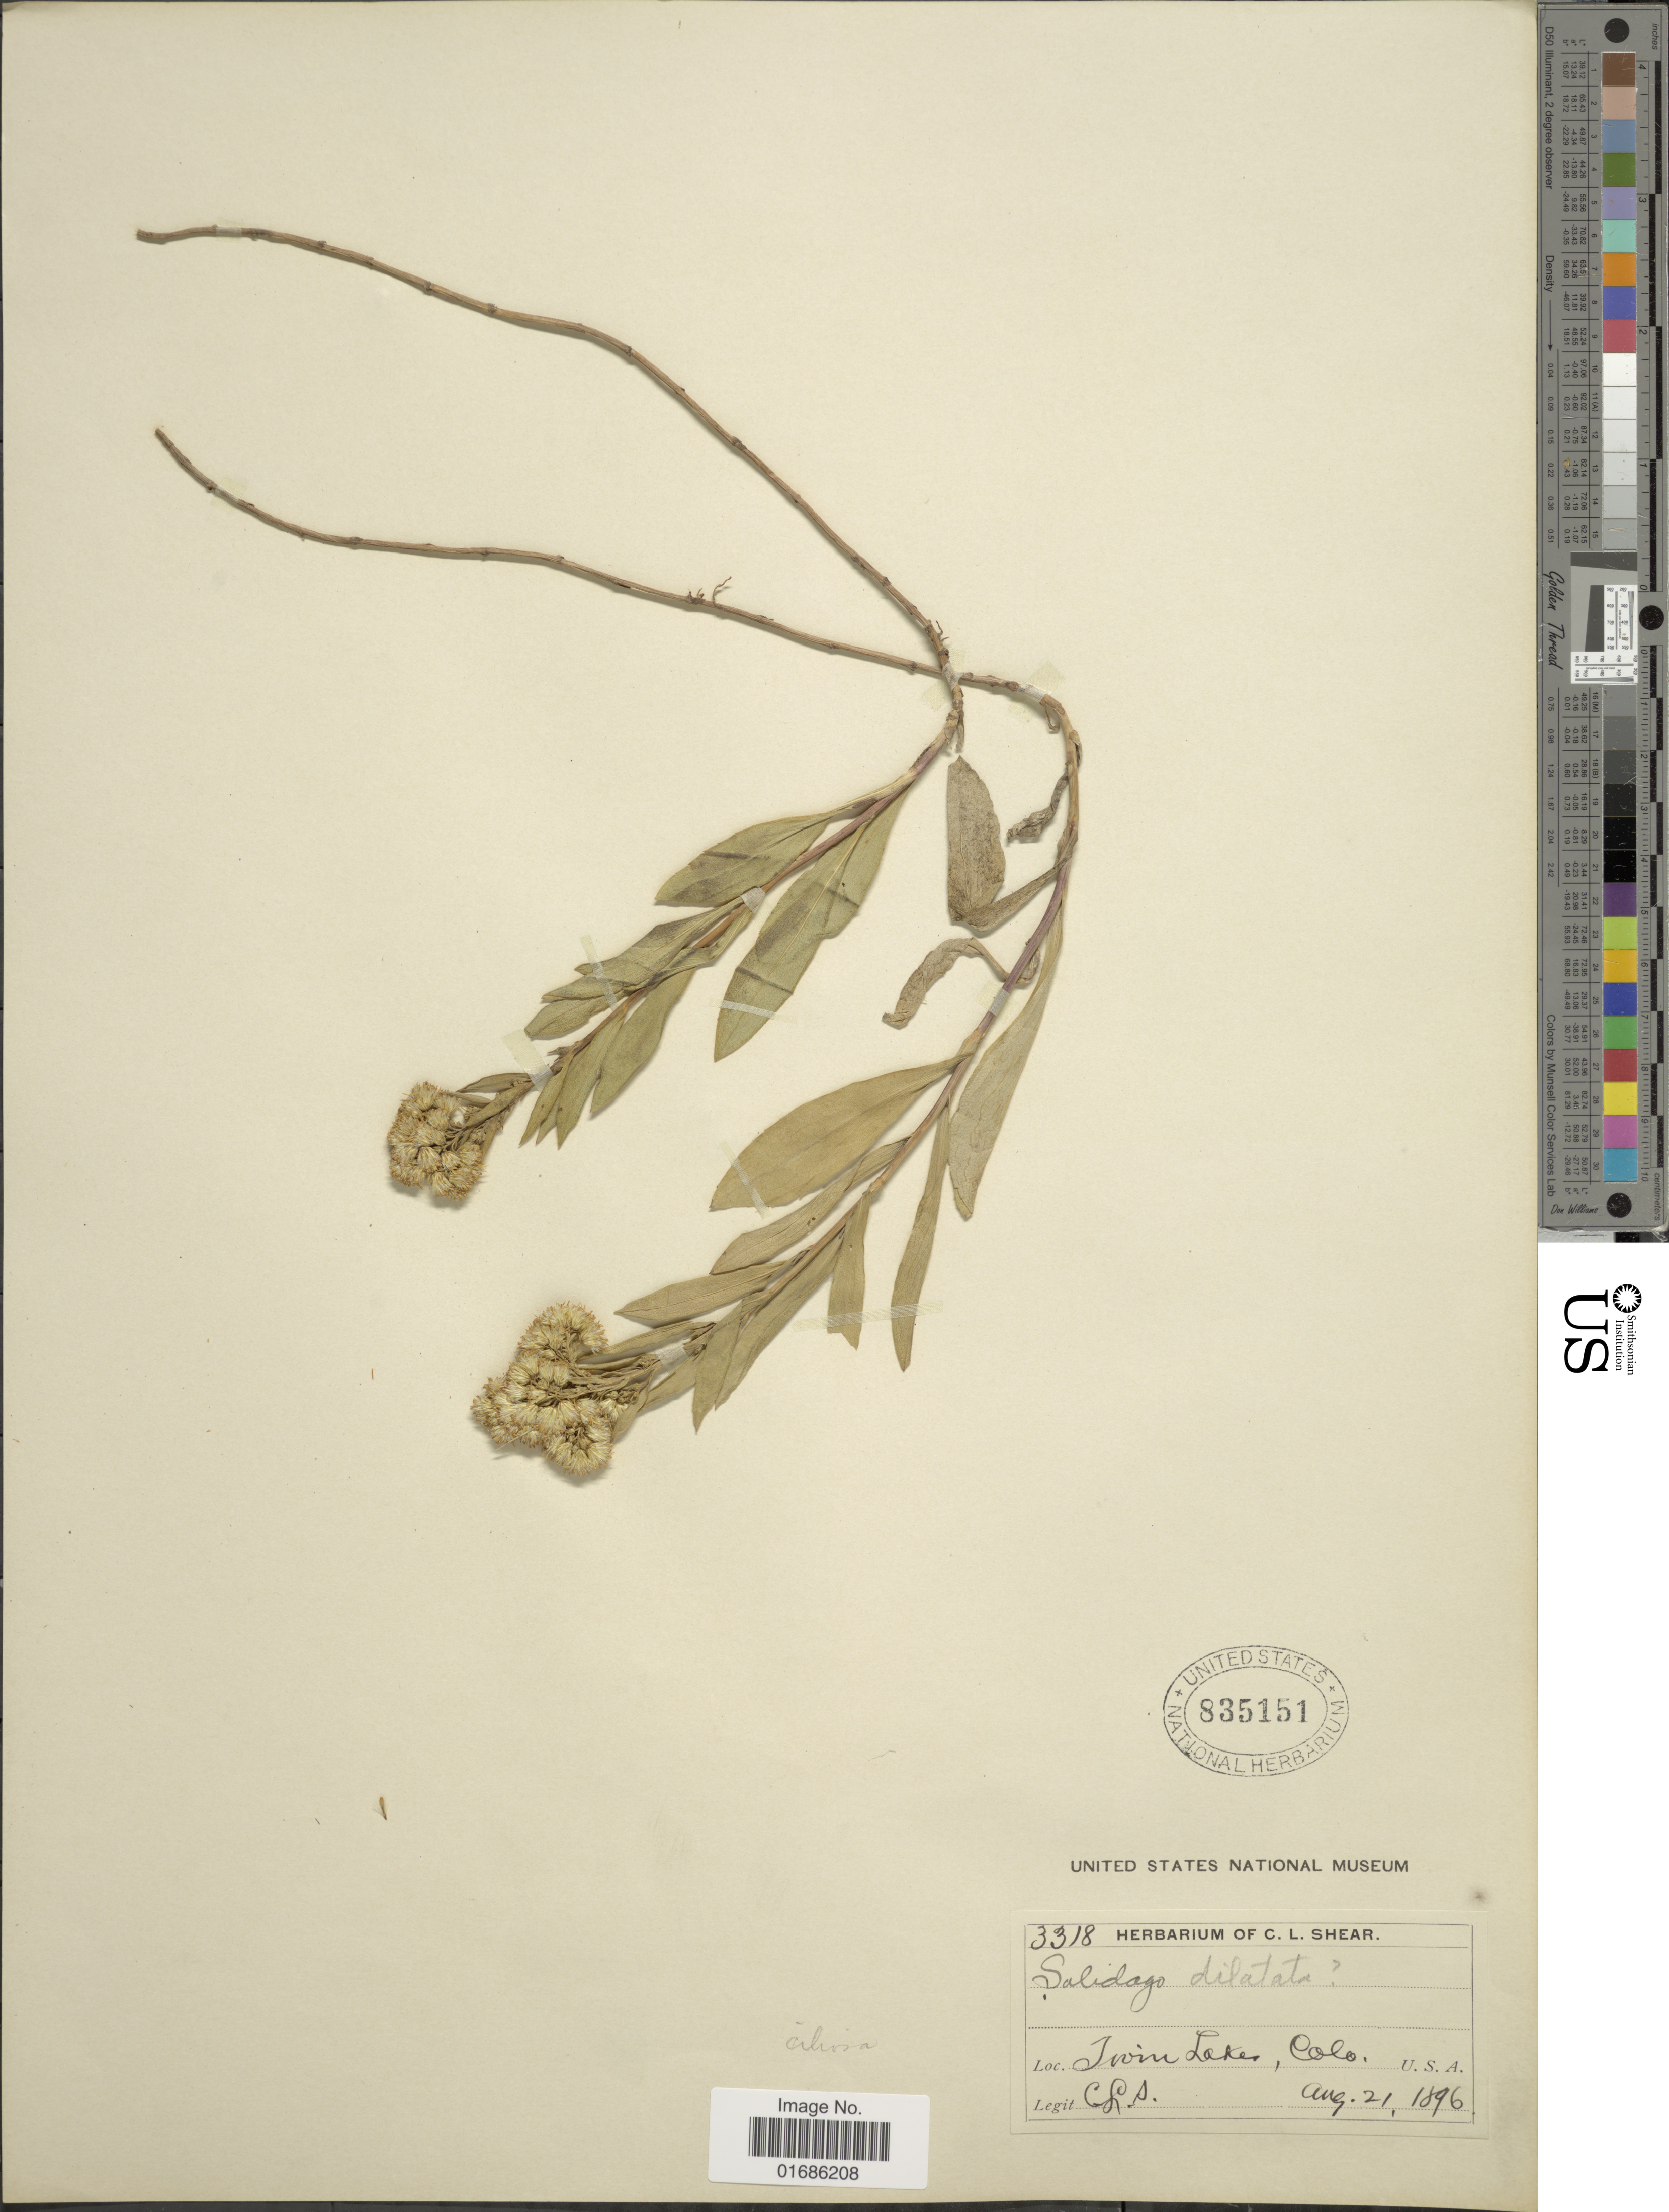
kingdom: Plantae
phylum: Tracheophyta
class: Magnoliopsida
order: Asterales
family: Asteraceae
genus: Solidago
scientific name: Solidago ciliosa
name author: Greene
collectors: C. L. Shear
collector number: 3318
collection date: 1896-08-21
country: United States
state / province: Colorado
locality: Twin Lakes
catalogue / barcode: US 835151